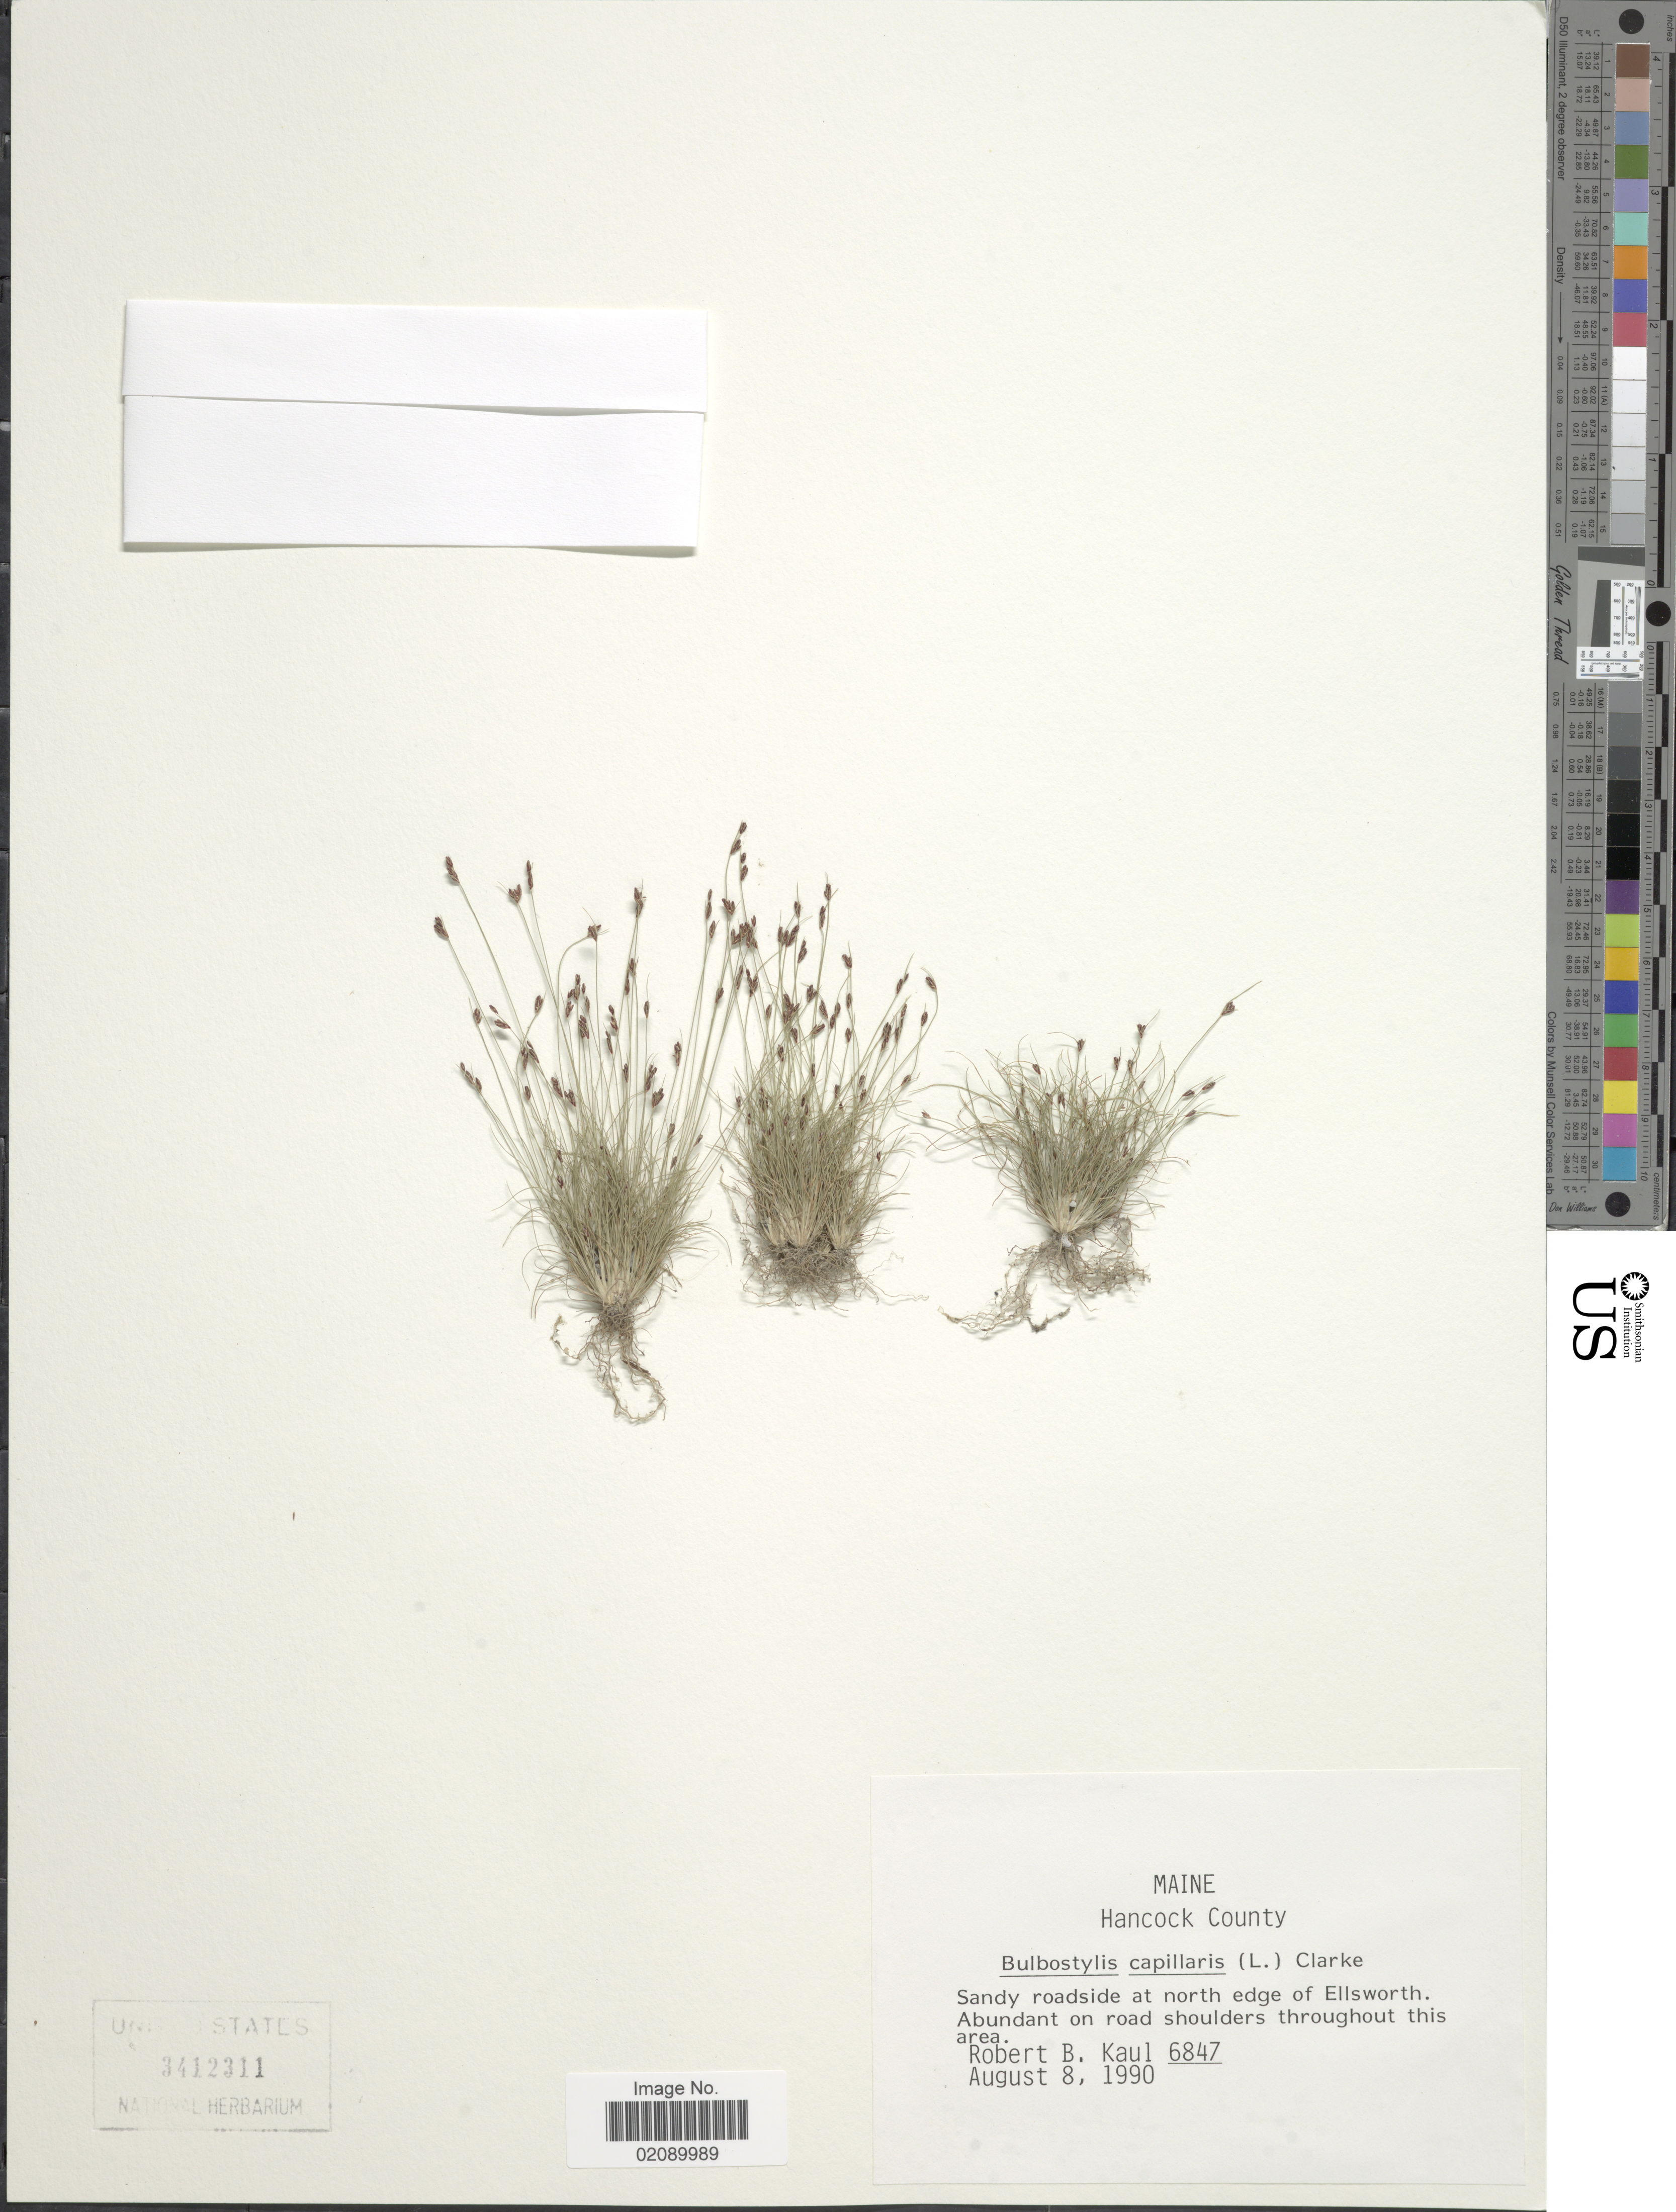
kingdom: Plantae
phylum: Tracheophyta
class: Liliopsida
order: Poales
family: Cyperaceae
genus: Bulbostylis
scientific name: Bulbostylis capillaris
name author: (L.) Kunth ex C.B. Clarke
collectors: R. Kaul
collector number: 6847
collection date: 1990-08-08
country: United States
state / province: Maine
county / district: Hancock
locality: Sandy roadside at north edge of Ellsworth.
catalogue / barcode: US 3412311